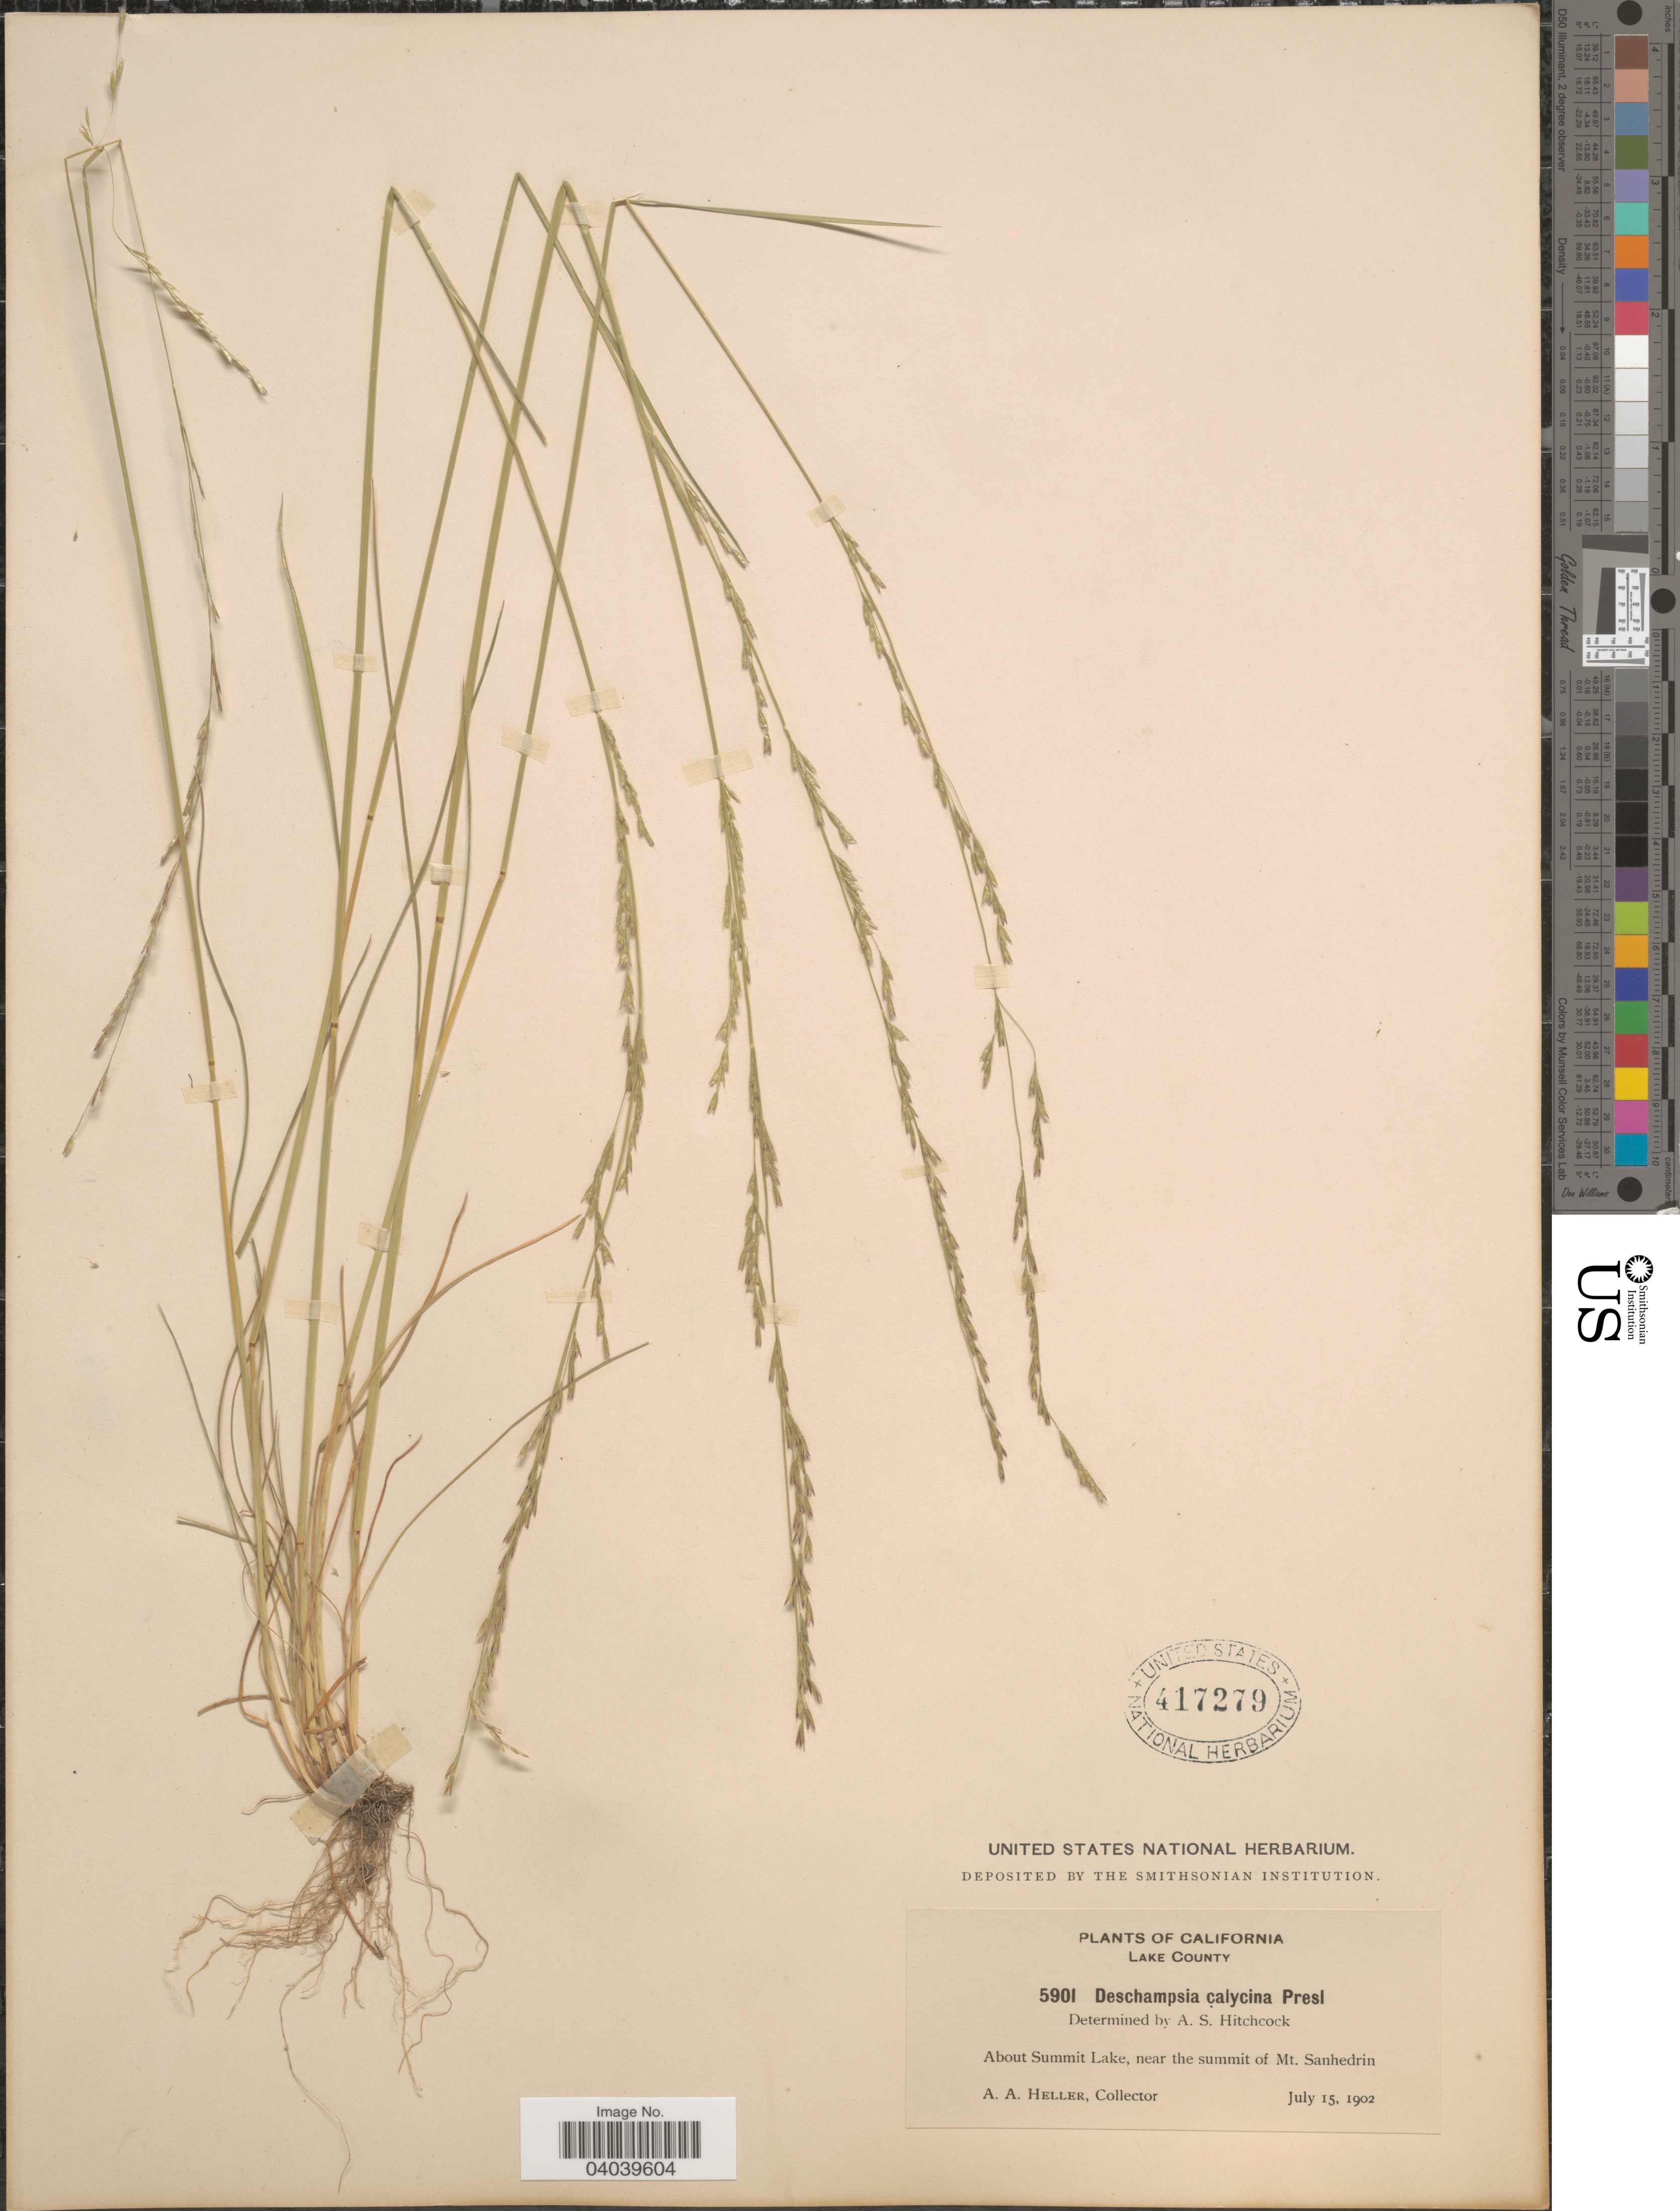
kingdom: Plantae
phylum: Tracheophyta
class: Liliopsida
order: Poales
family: Poaceae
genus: Deschampsia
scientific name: Deschampsia elongata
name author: (Hook.) Munro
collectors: A. A. Heller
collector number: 5901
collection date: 1902-07-15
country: United States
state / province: California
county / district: Lake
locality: Lake County. About Summit Lake, near the summit of Mt. Sanhedrin.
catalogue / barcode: US 417279